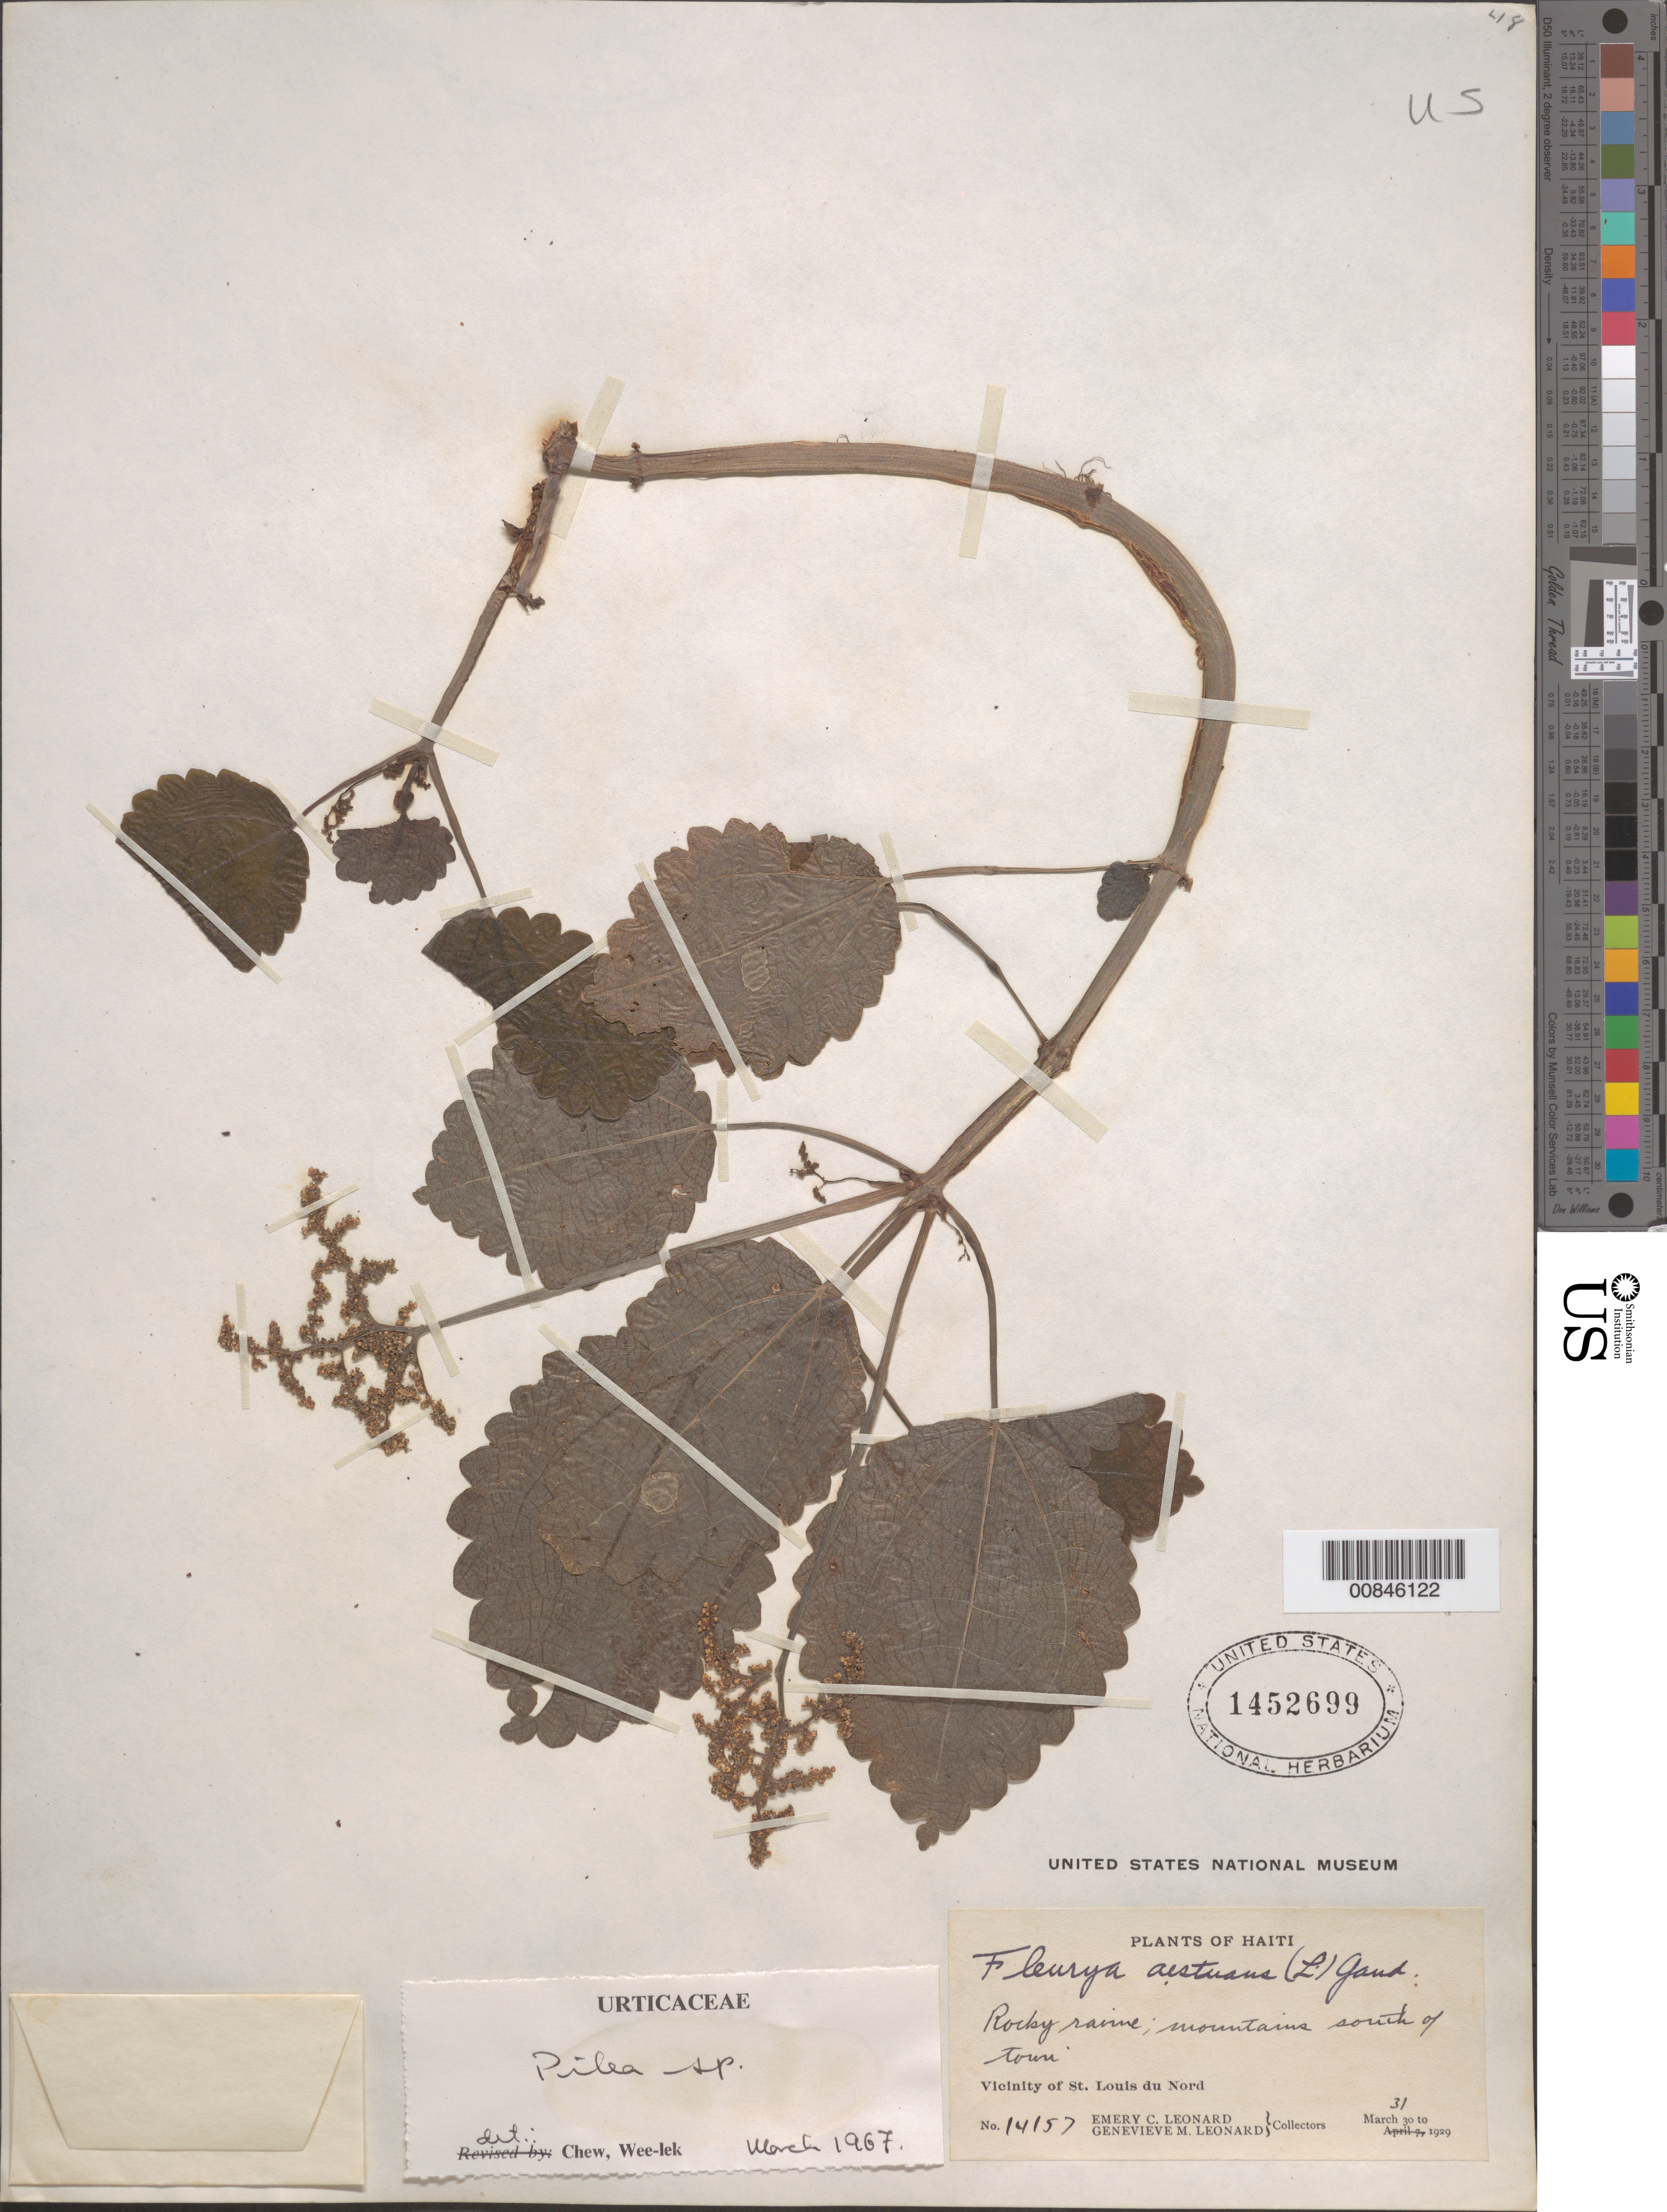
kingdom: Plantae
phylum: Tracheophyta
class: Magnoliopsida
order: Rosales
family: Urticaceae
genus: Pilea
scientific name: Pilea sp.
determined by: Chew, Wee-Lek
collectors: E. C. Leonard & G. M. Leonard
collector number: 14157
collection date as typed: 31 Mar 1929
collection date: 1929-03-31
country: Haiti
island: Hispaniola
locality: Vicinity of St. Louis du Nord. Mountain south of town.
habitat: Rocky ravine.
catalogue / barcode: US 1452699